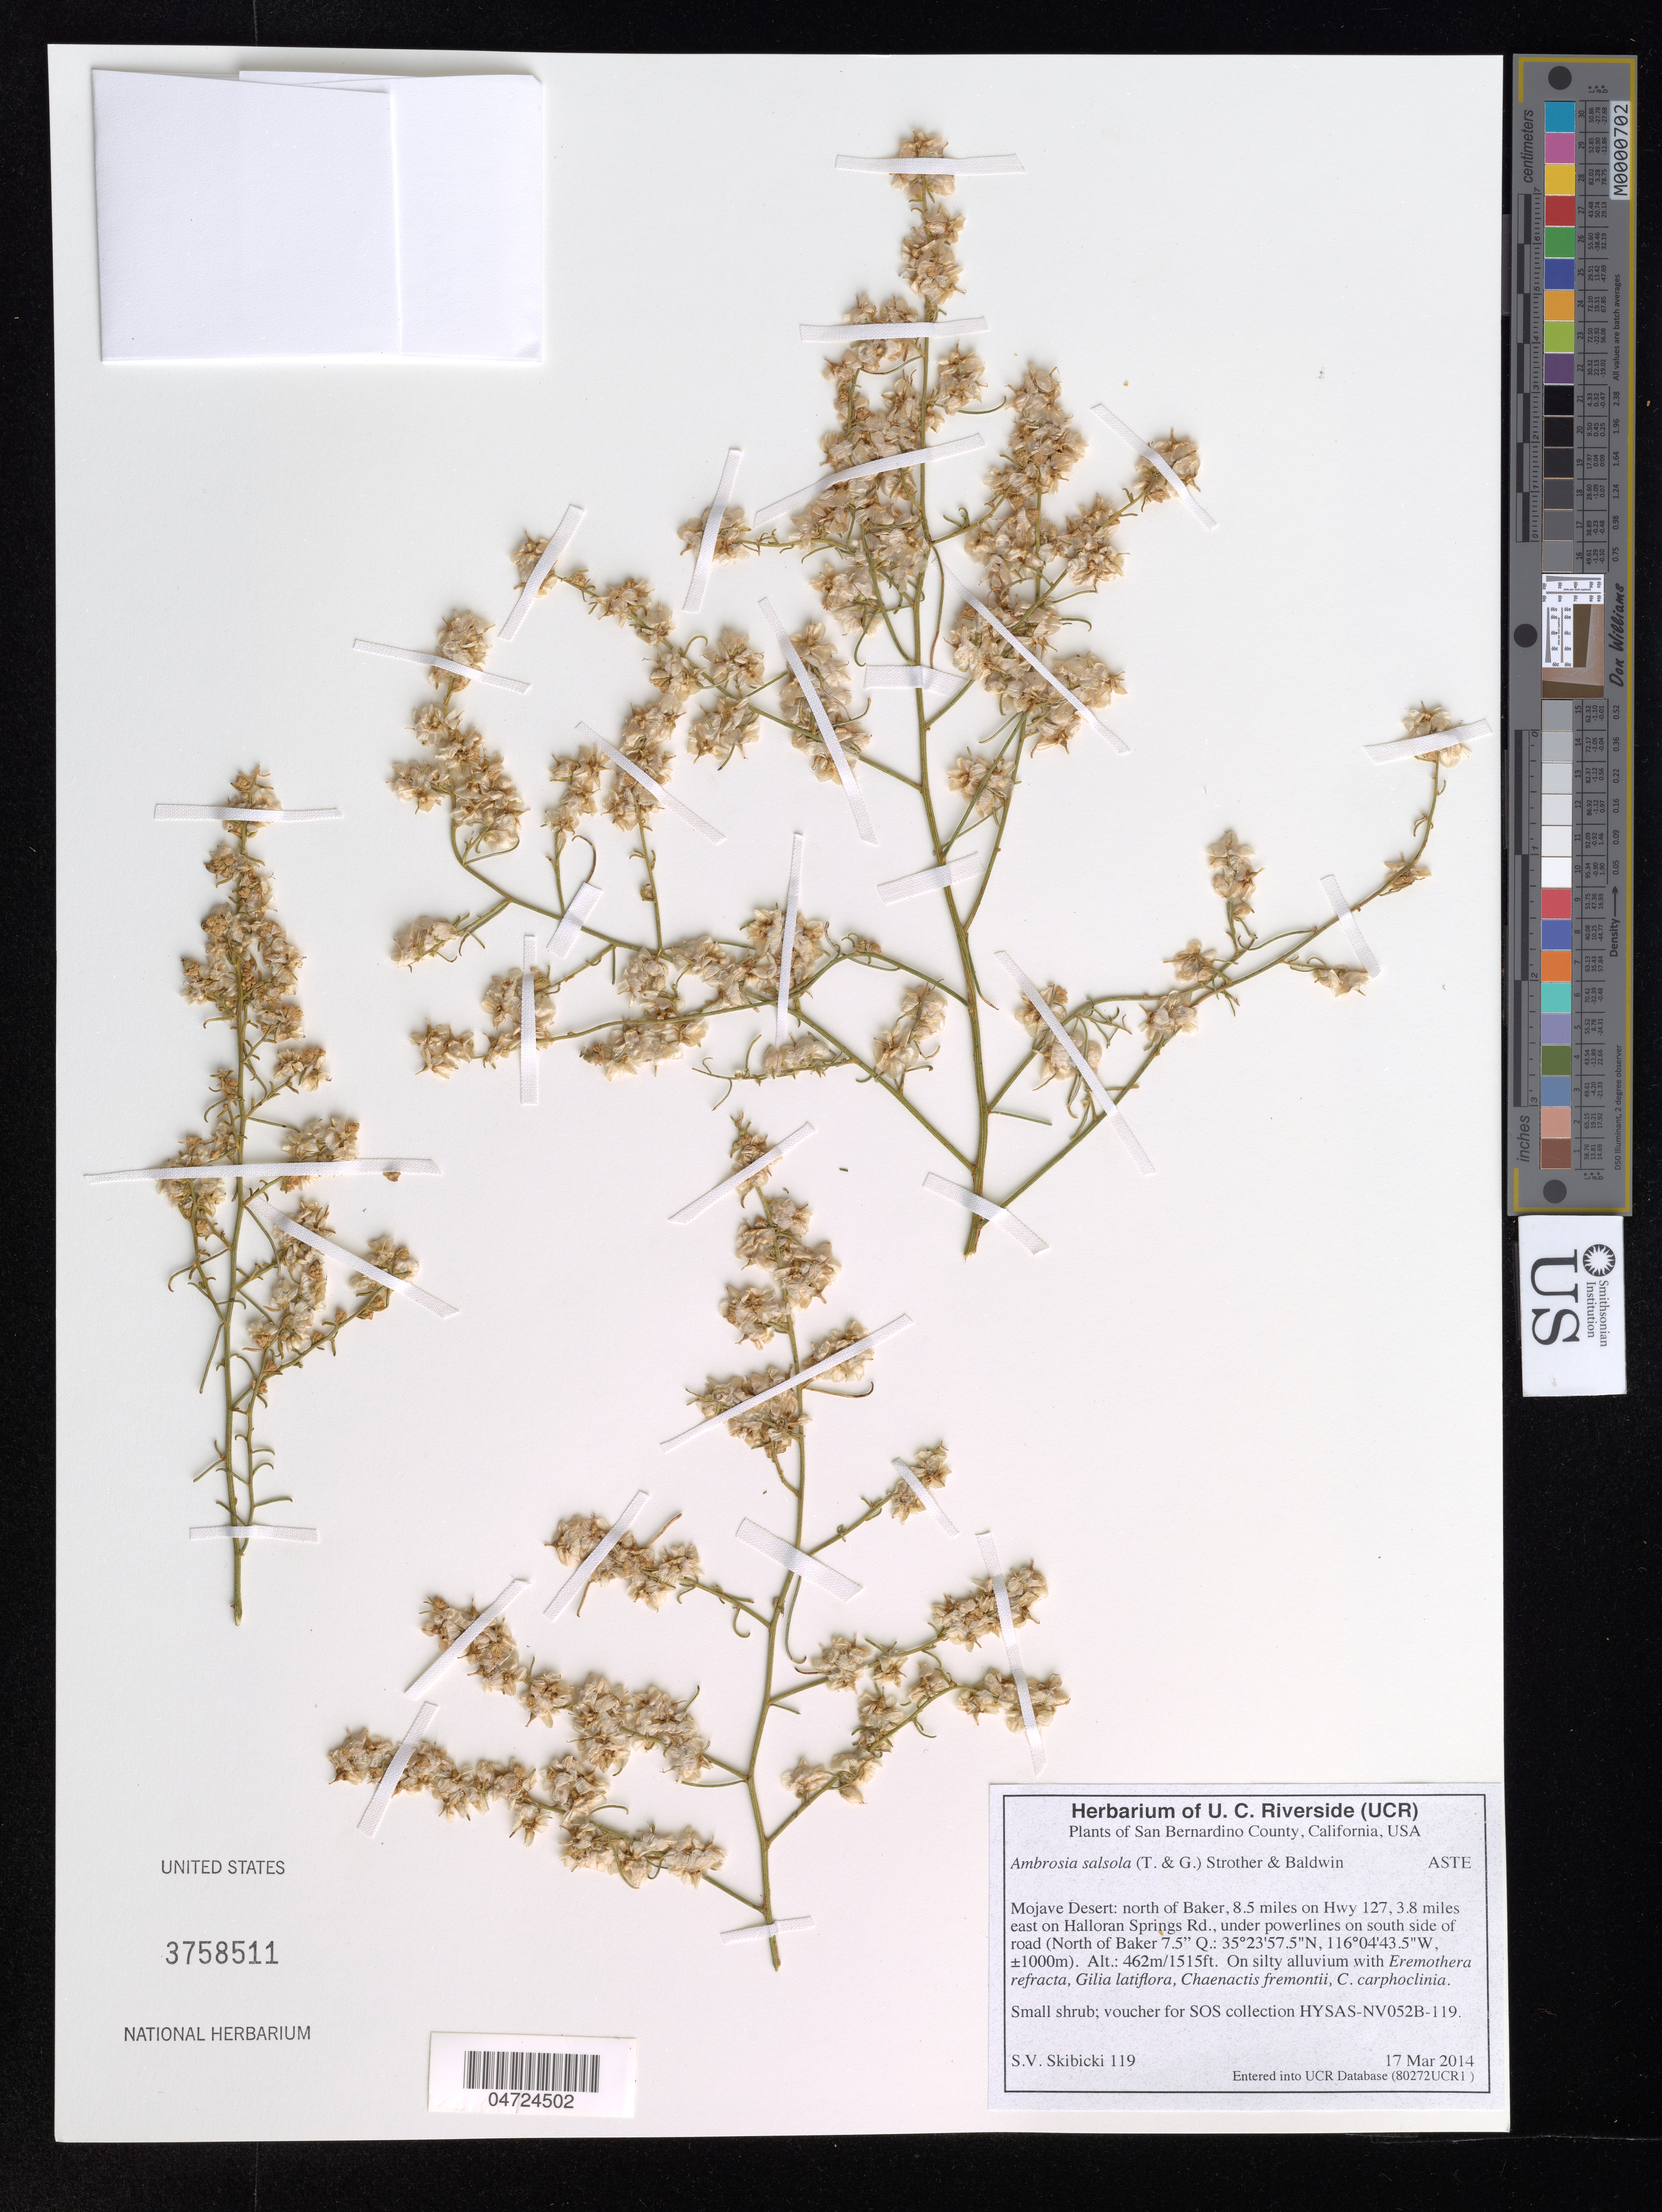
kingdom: Plantae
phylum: Tracheophyta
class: Magnoliopsida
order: Asterales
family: Asteraceae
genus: Ambrosia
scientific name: Ambrosia salsola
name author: (Torr. & A. Gray) Strother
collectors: S. Skibicki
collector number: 119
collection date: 2014-03-17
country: United States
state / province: California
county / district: San Bernardino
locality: San Bernardino County. Mojave Desert: north of Baker, 8.5 miles on Hwy 127, 3.8 miles east on Halloran Springs Rd., under powerlines on south side of road (North of Baker 7.5" Q.).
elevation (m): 462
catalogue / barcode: US 3758511